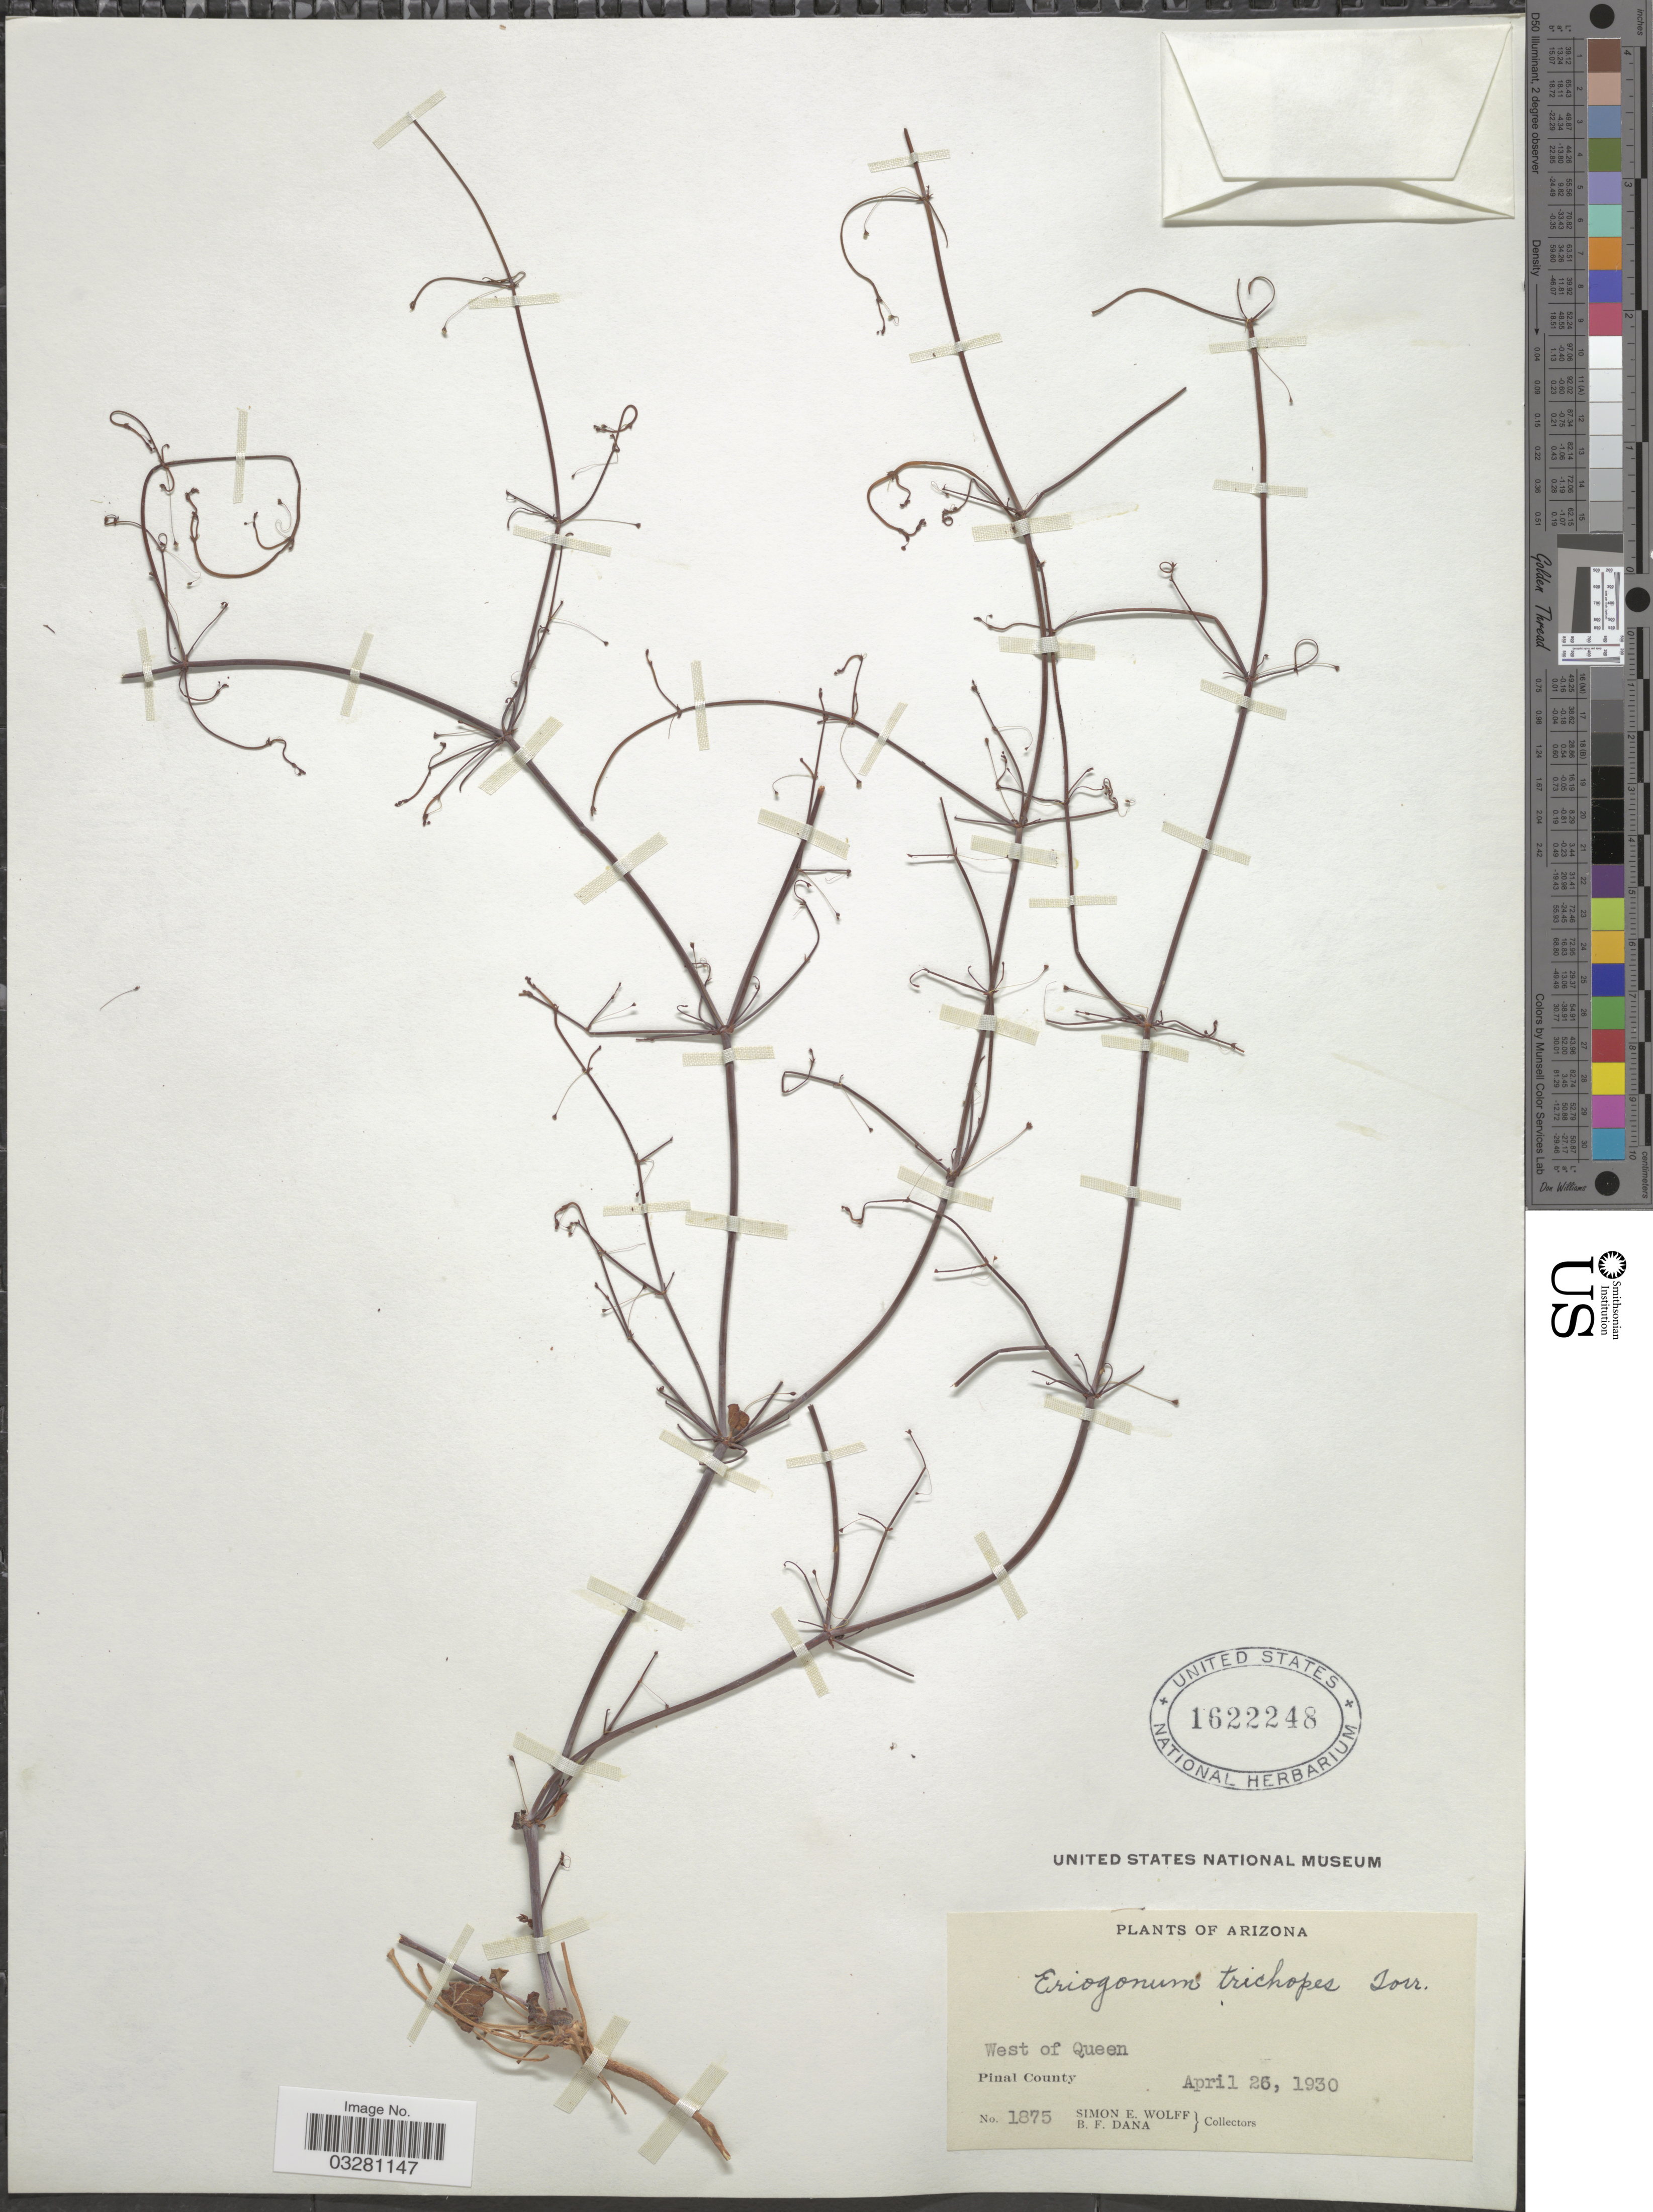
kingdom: Plantae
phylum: Tracheophyta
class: Magnoliopsida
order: Caryophyllales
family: Polygonaceae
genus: Eriogonum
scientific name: Eriogonum trichopes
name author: Torr.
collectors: S. E. Wolff & B. Dana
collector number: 1875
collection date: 1930-04-26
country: United States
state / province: Arizona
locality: West of Queen. Pinal County.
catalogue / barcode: US 1622248